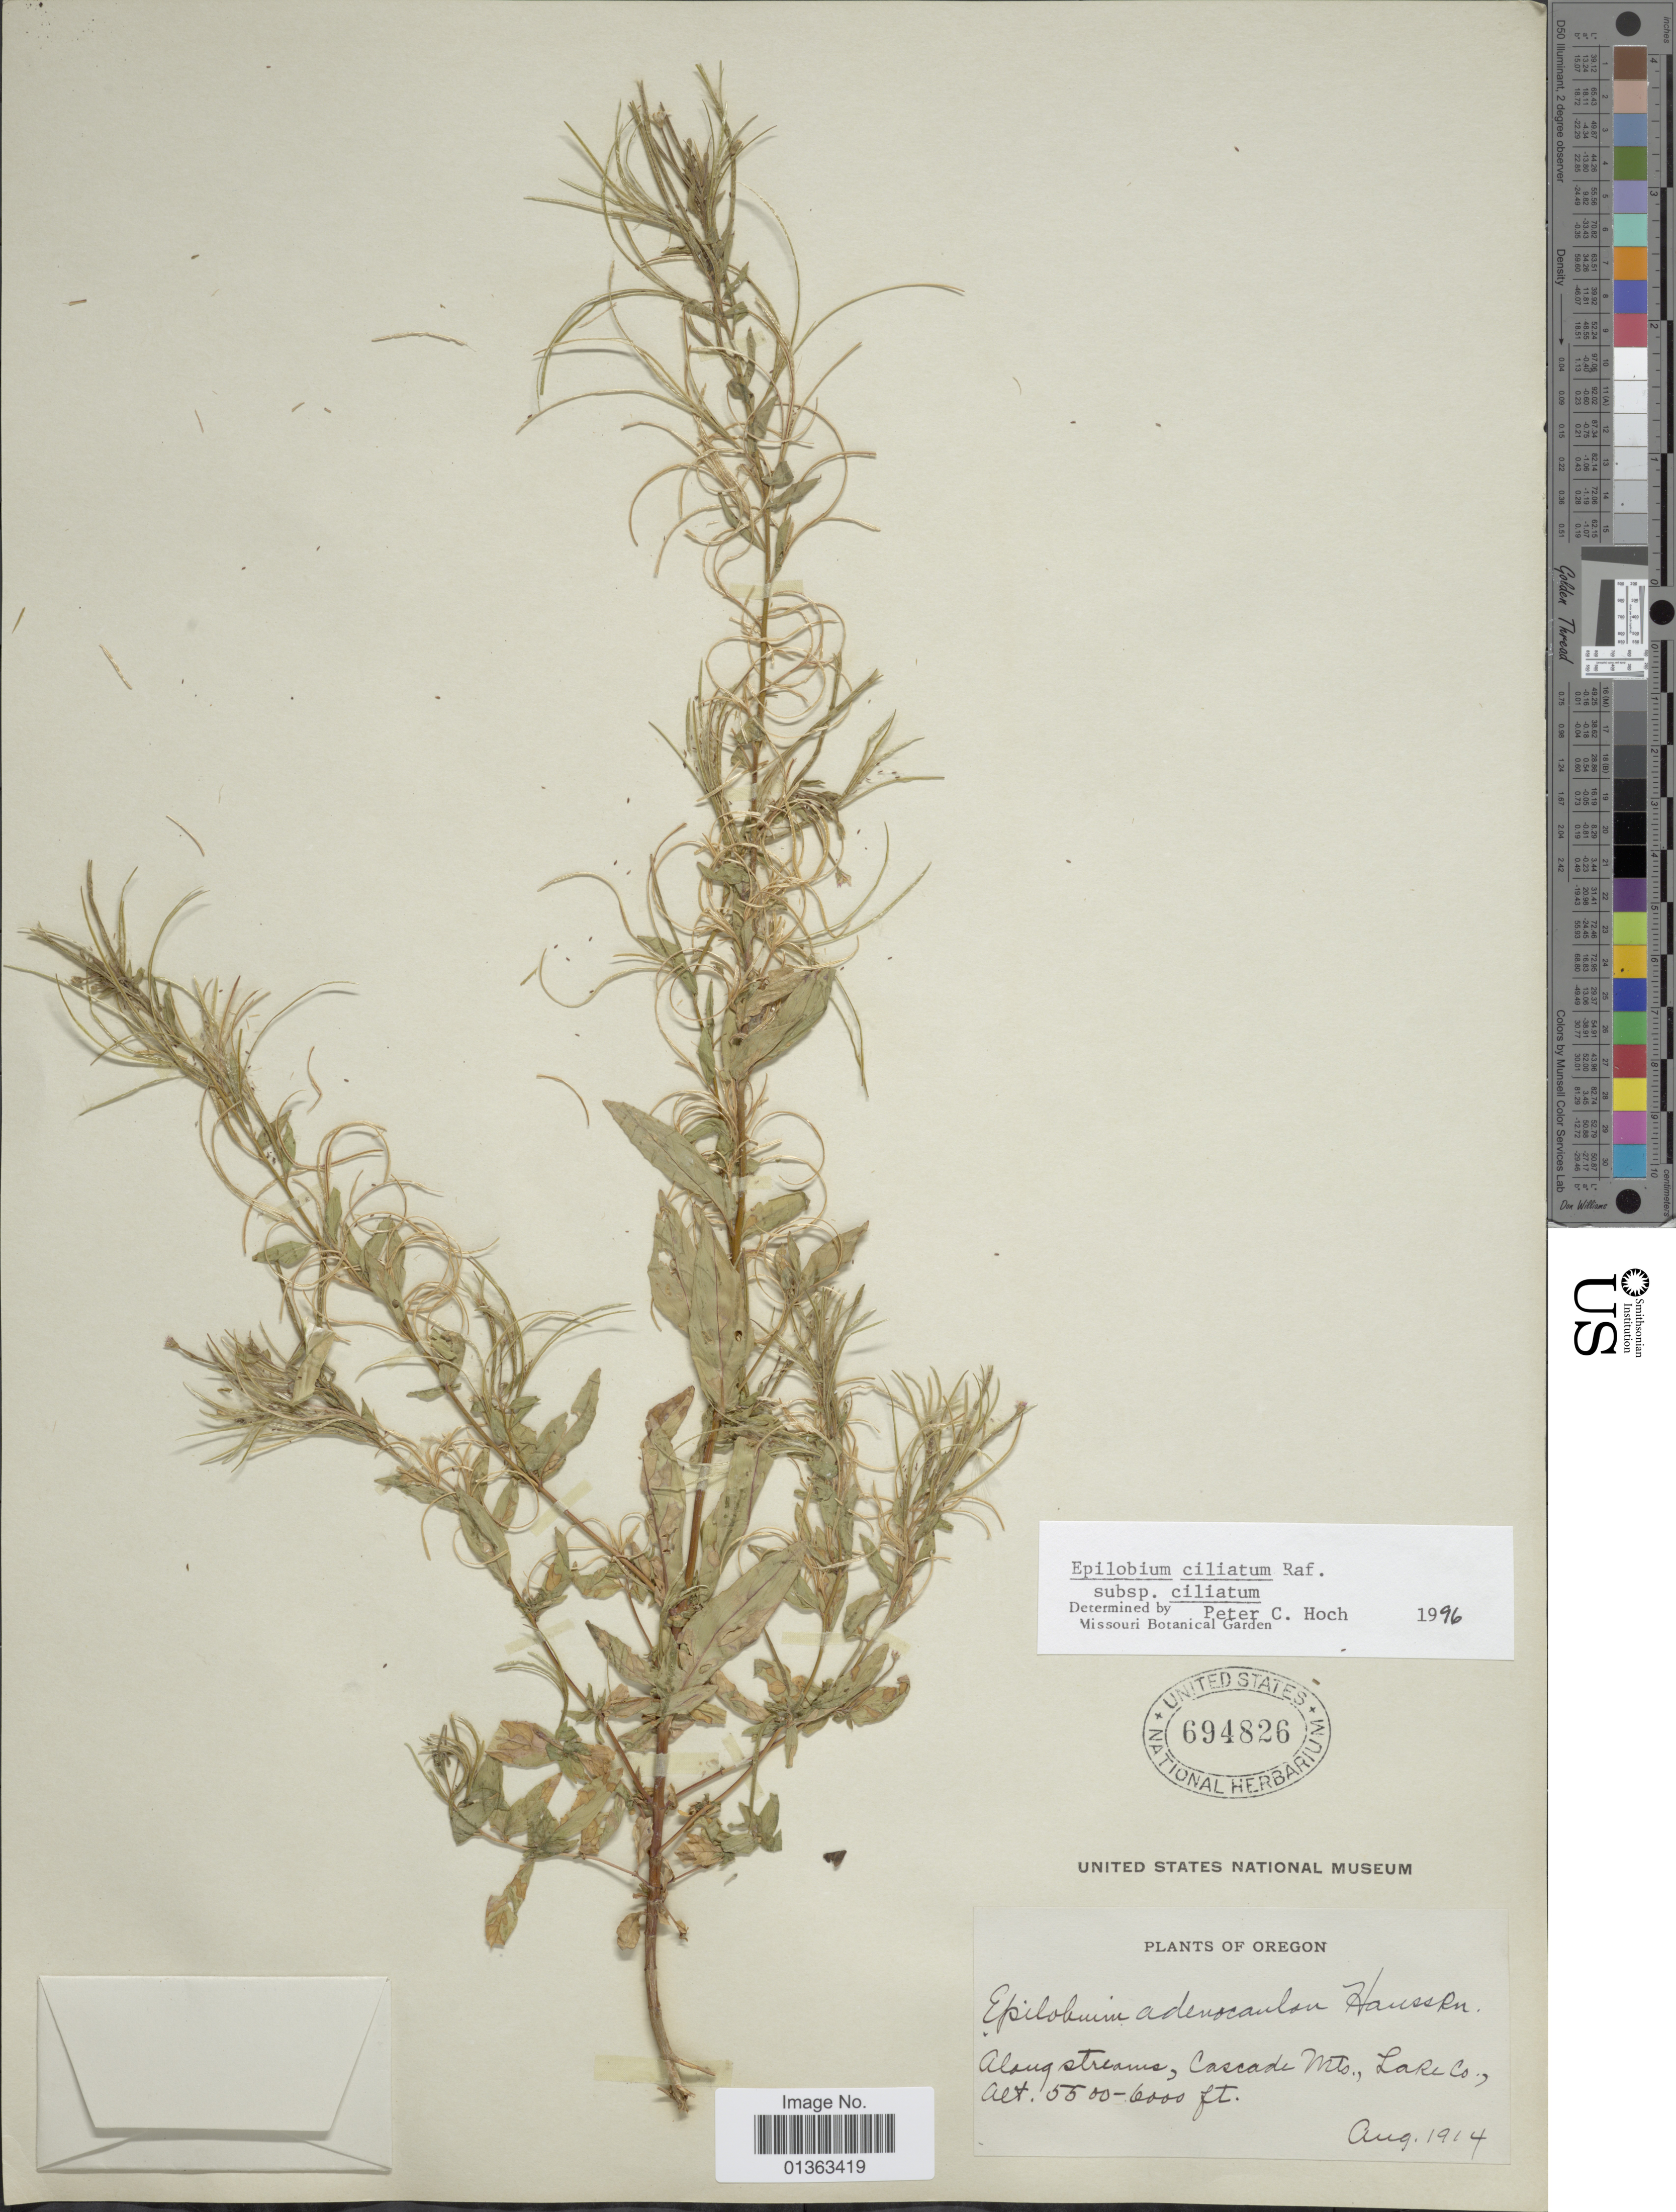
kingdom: Plantae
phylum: Tracheophyta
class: Magnoliopsida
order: Myrtales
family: Onagraceae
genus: Epilobium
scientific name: Epilobium ciliatum subsp. ciliatum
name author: Raf.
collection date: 1914-08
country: United States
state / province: Oregon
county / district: Lake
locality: Along streams, Cascade Mts., Lake Co.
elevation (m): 1676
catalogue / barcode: US 694826